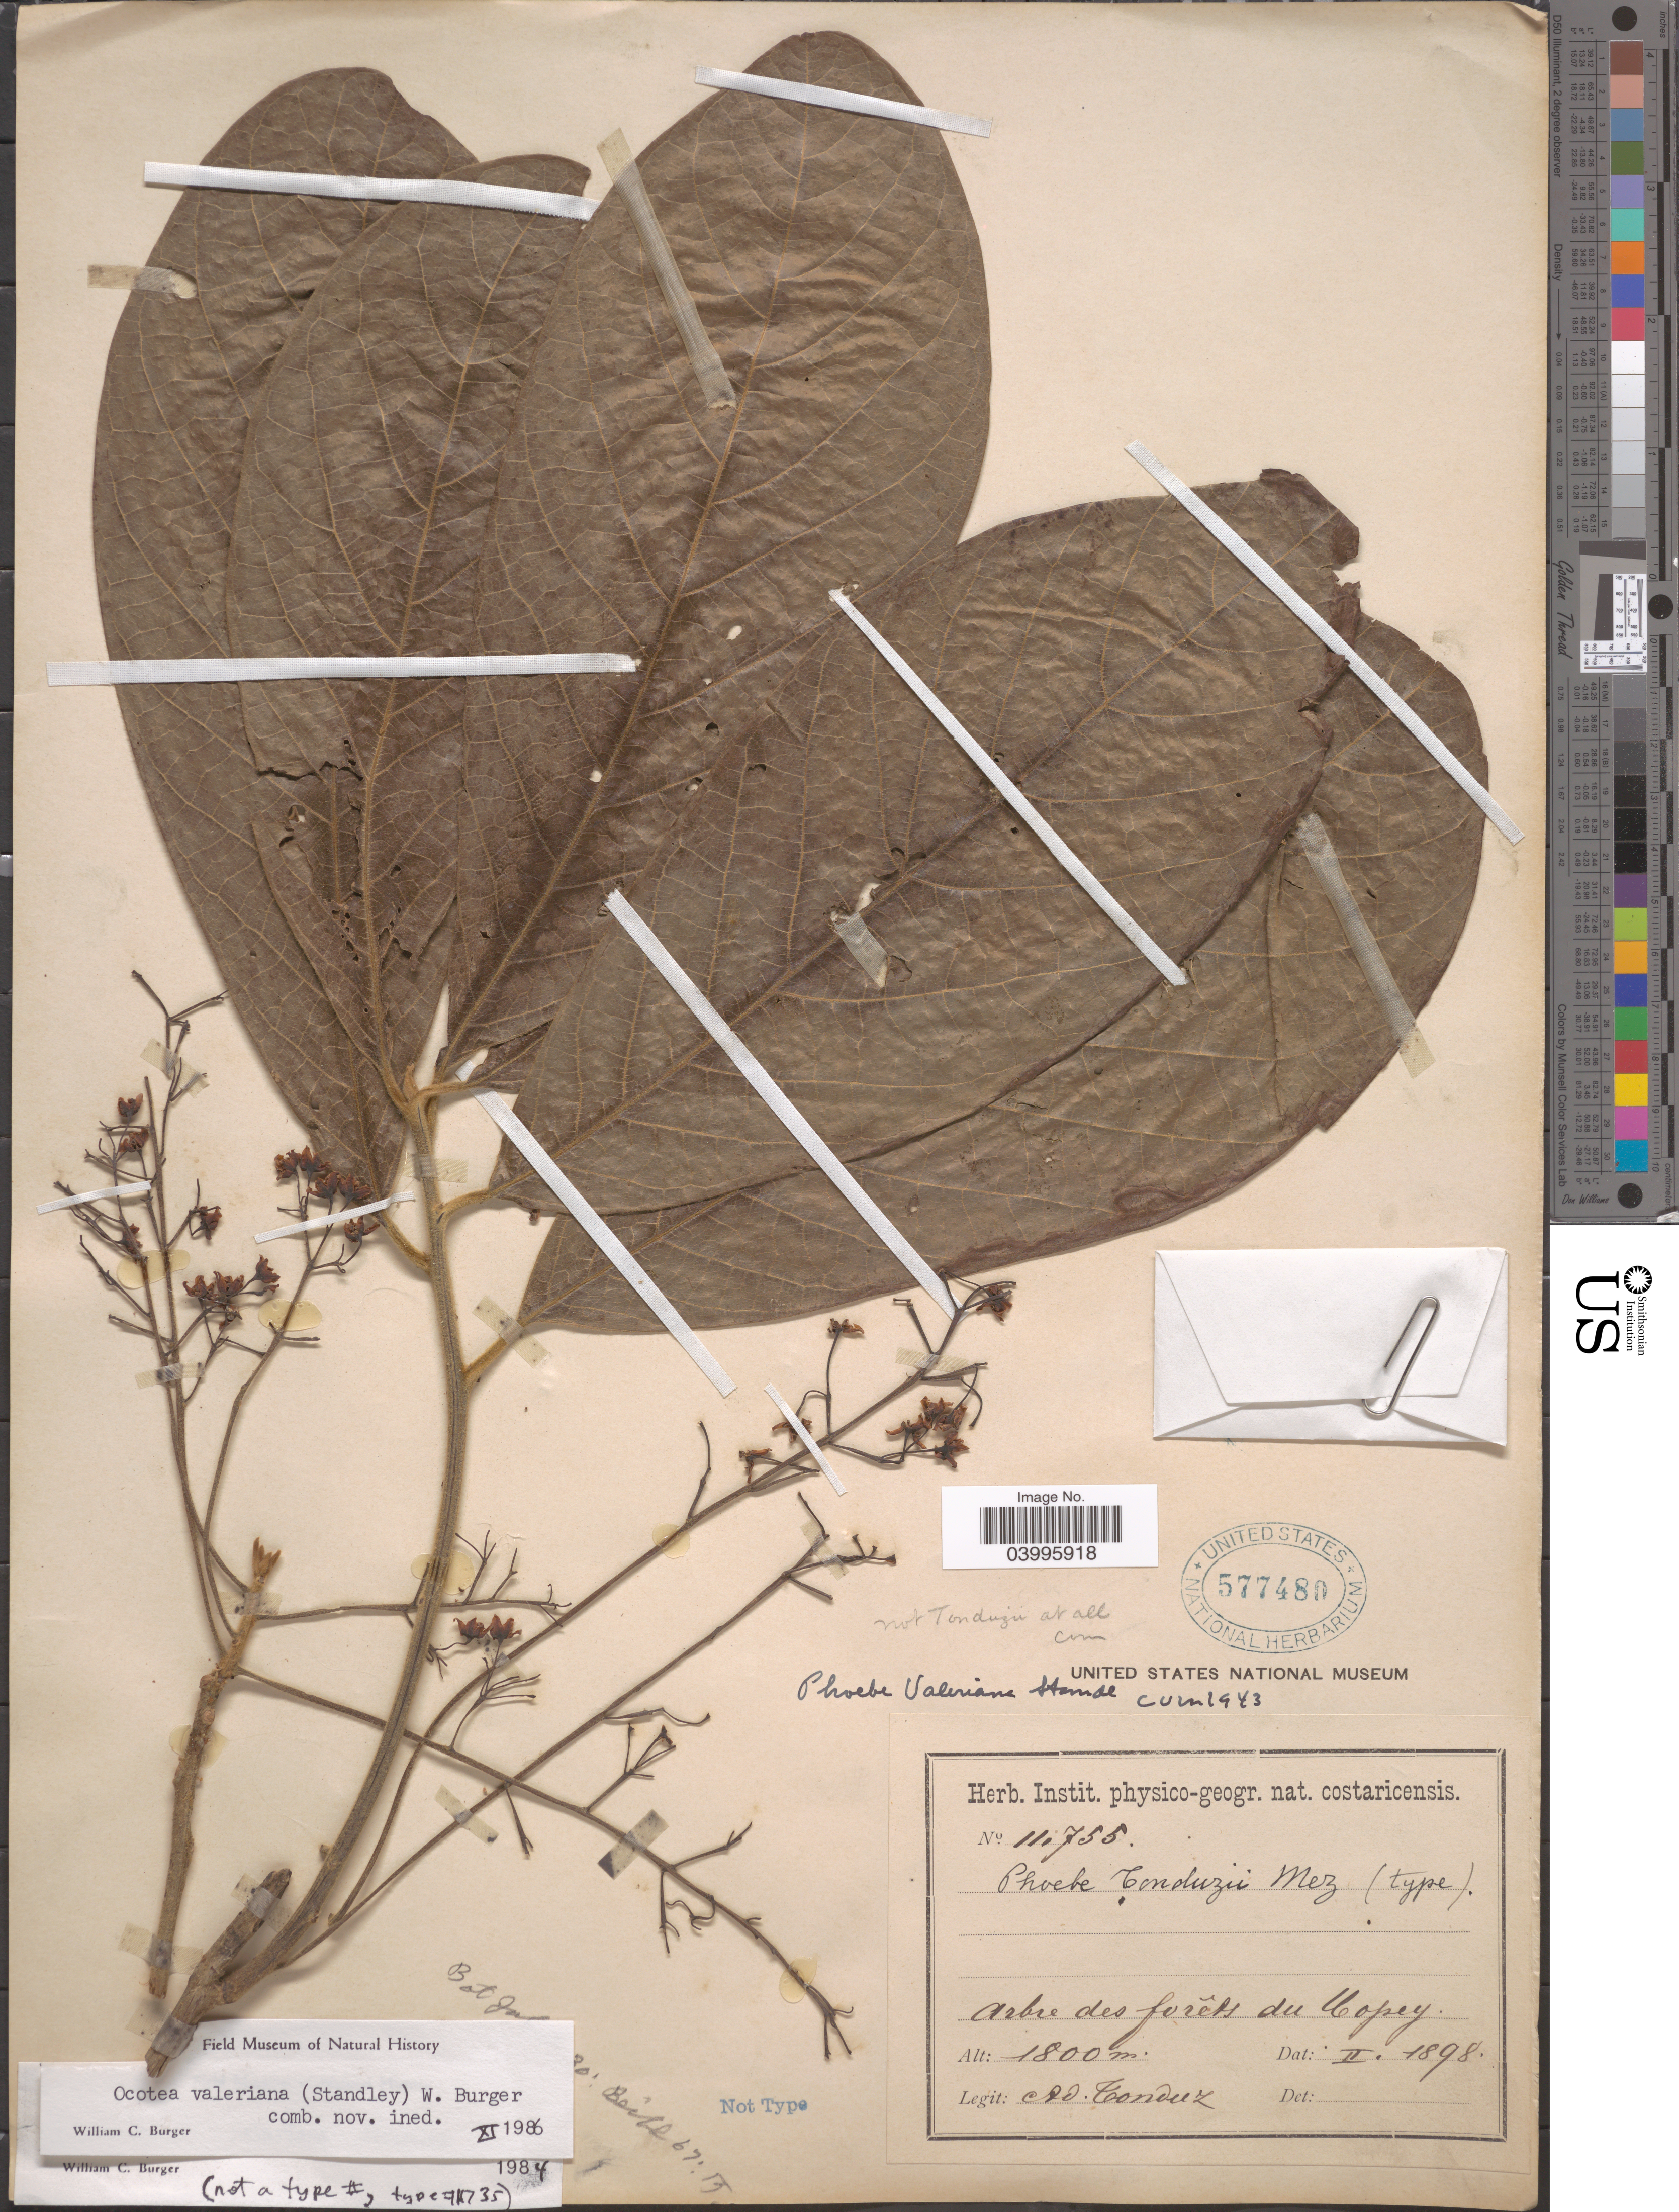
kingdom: Plantae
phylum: Tracheophyta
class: Magnoliopsida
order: Laurales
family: Lauraceae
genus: Ocotea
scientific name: Ocotea valeriana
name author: (Standl.) W.C. Burger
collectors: A. Tonduz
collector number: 11755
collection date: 1898-02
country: Costa Rica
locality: Arbre des forêts du Copey.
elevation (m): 1800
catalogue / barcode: US 577480